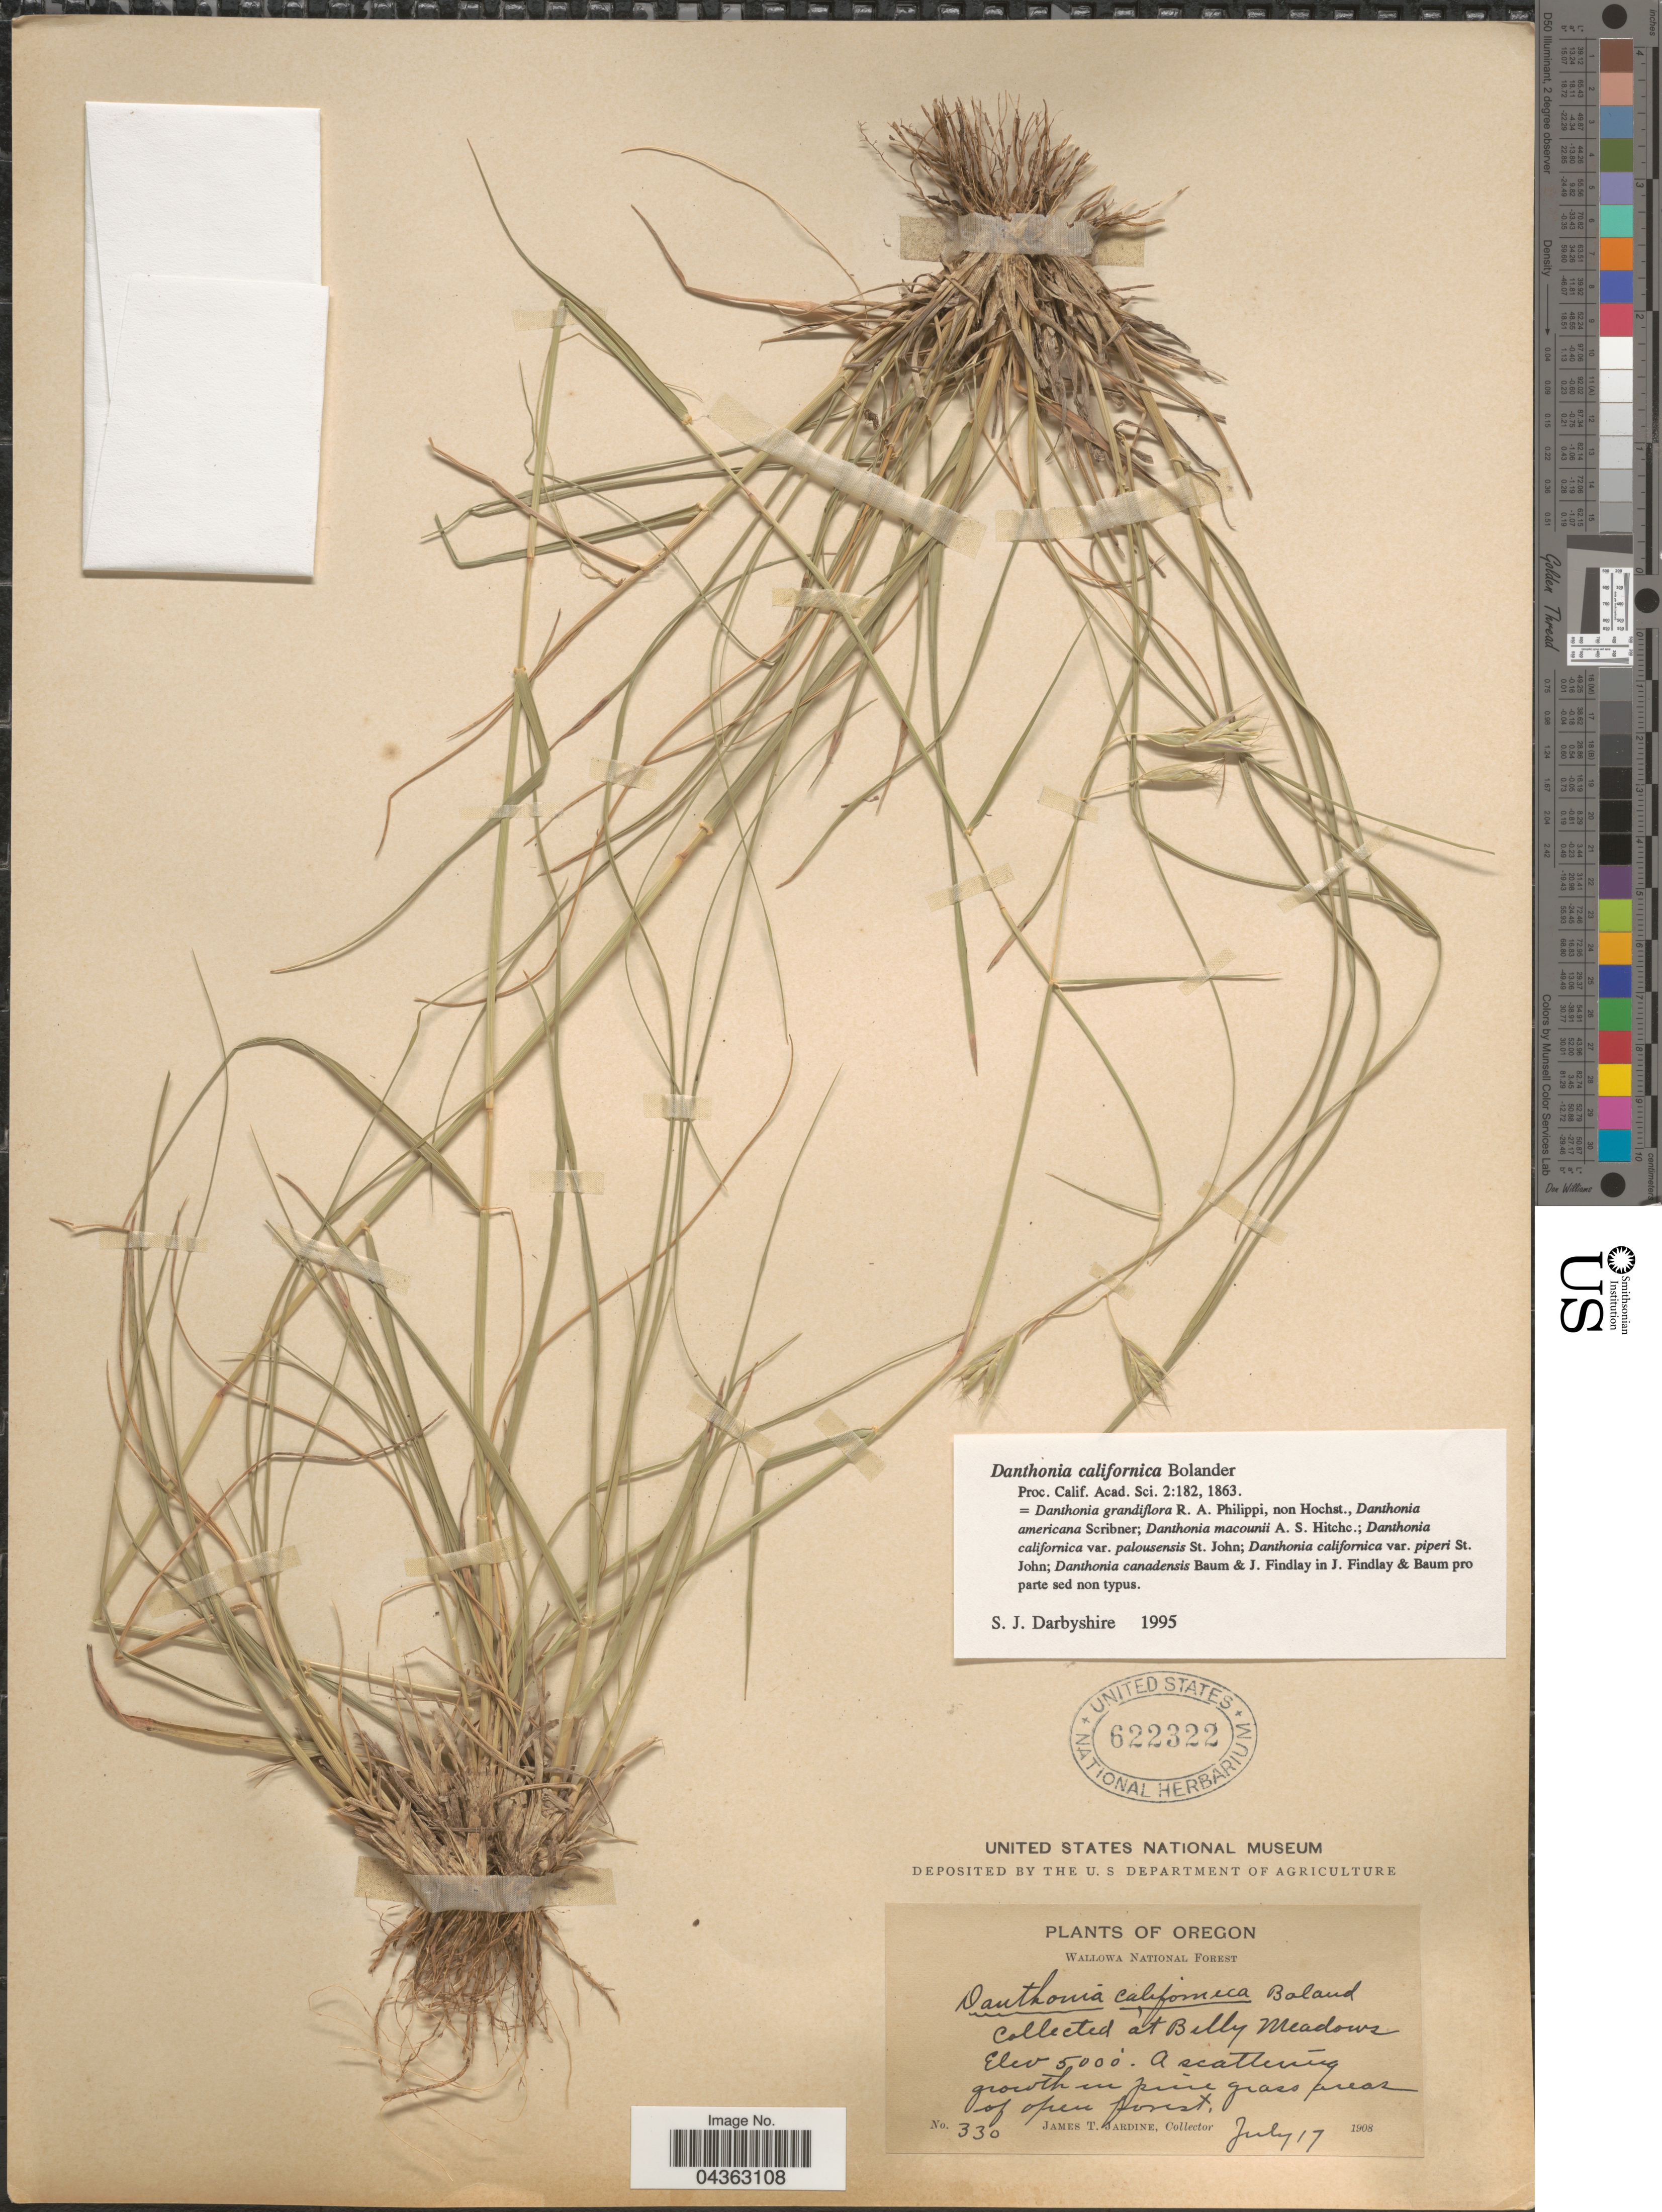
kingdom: Plantae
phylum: Tracheophyta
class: Liliopsida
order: Poales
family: Poaceae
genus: Danthonia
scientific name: Danthonia californica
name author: Bol.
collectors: J. T. Jardine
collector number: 330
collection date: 1908-07-17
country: United States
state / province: Oregon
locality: Wallowa National Forest. At Belly Meadows.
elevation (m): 1524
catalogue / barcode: US 622322